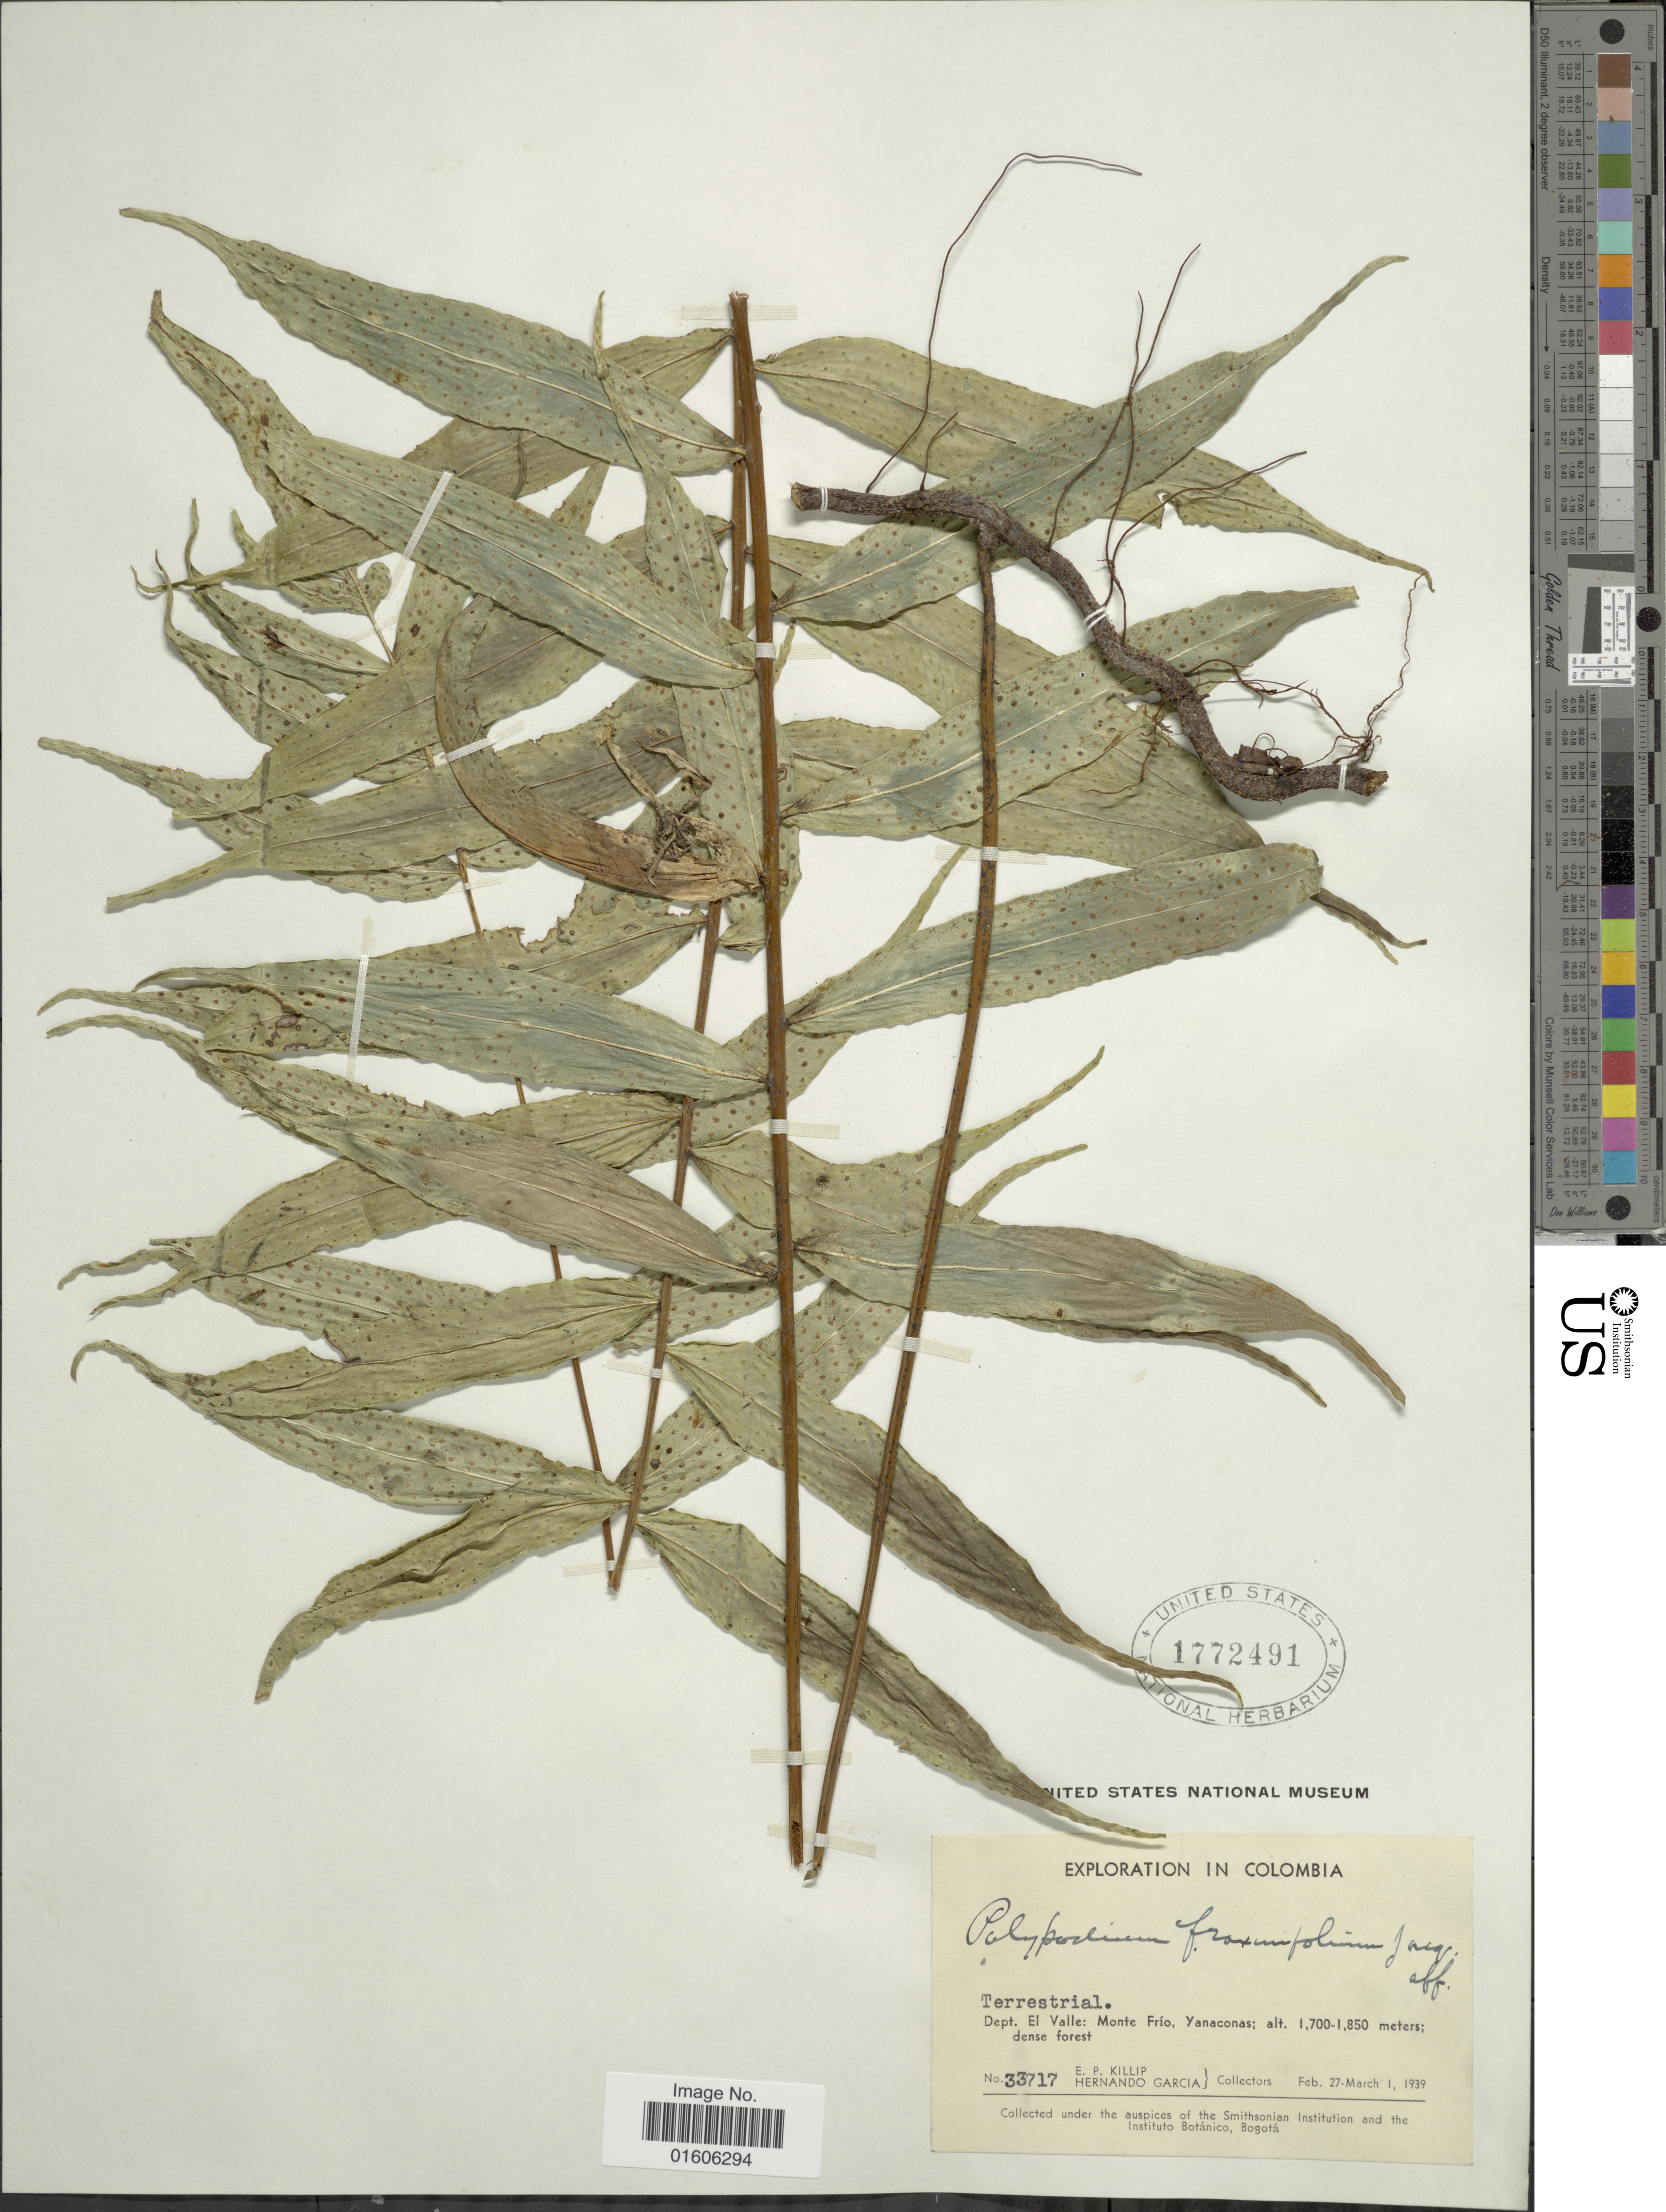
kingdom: Plantae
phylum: Tracheophyta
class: Polypodiopsida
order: Polypodiales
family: Polypodiaceae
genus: Serpocaulon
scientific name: Serpocaulon fraxinifolium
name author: (Jacq.) A.R. Sm.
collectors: E. P. Killip & H. Garcia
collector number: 33717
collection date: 1939-02-27/1939-03-01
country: Colombia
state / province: Valle del Cauca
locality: Dept. El Valle: Monte Frío, Yanaconas.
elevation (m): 1700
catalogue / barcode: US 1772491